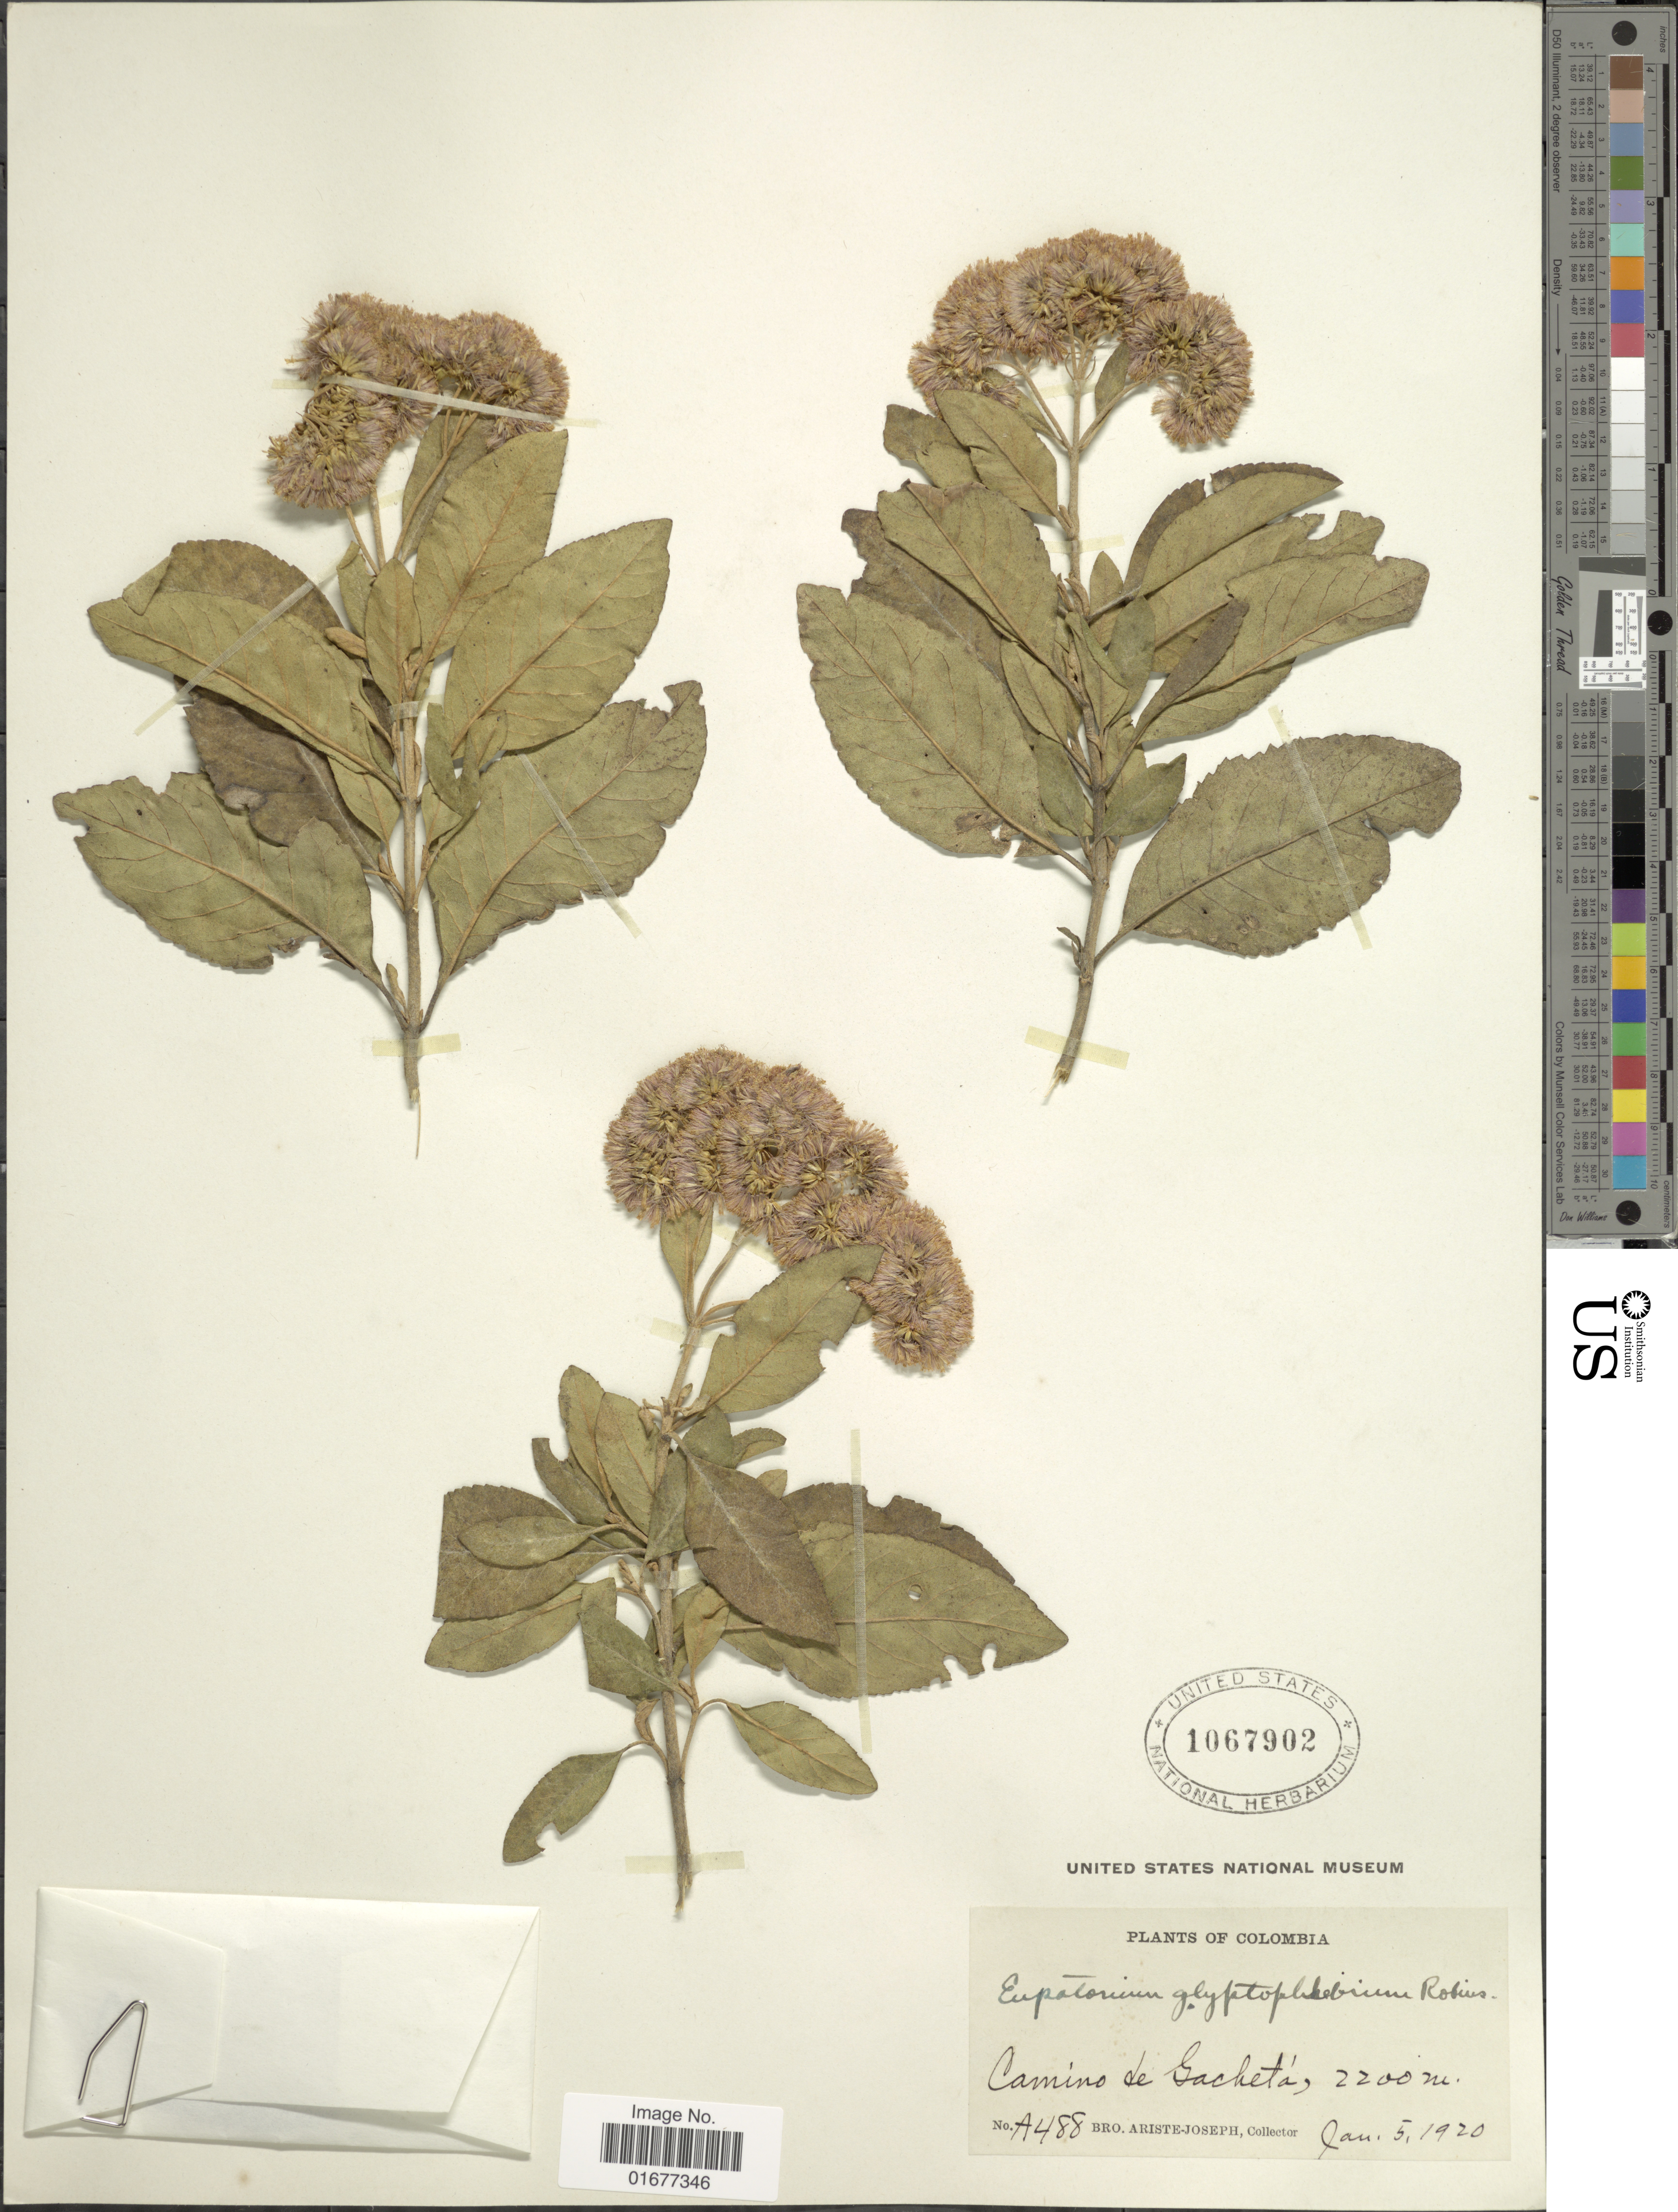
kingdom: Plantae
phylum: Tracheophyta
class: Magnoliopsida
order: Asterales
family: Asteraceae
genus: Ageratina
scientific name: Ageratina glyptophlebia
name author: (B.L. Rob.) R.M. King & H. Rob.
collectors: Bro. Ariste-Joseph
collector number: A488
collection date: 1920-01-05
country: Colombia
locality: Camino de Gacheta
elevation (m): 2200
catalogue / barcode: US 1067902